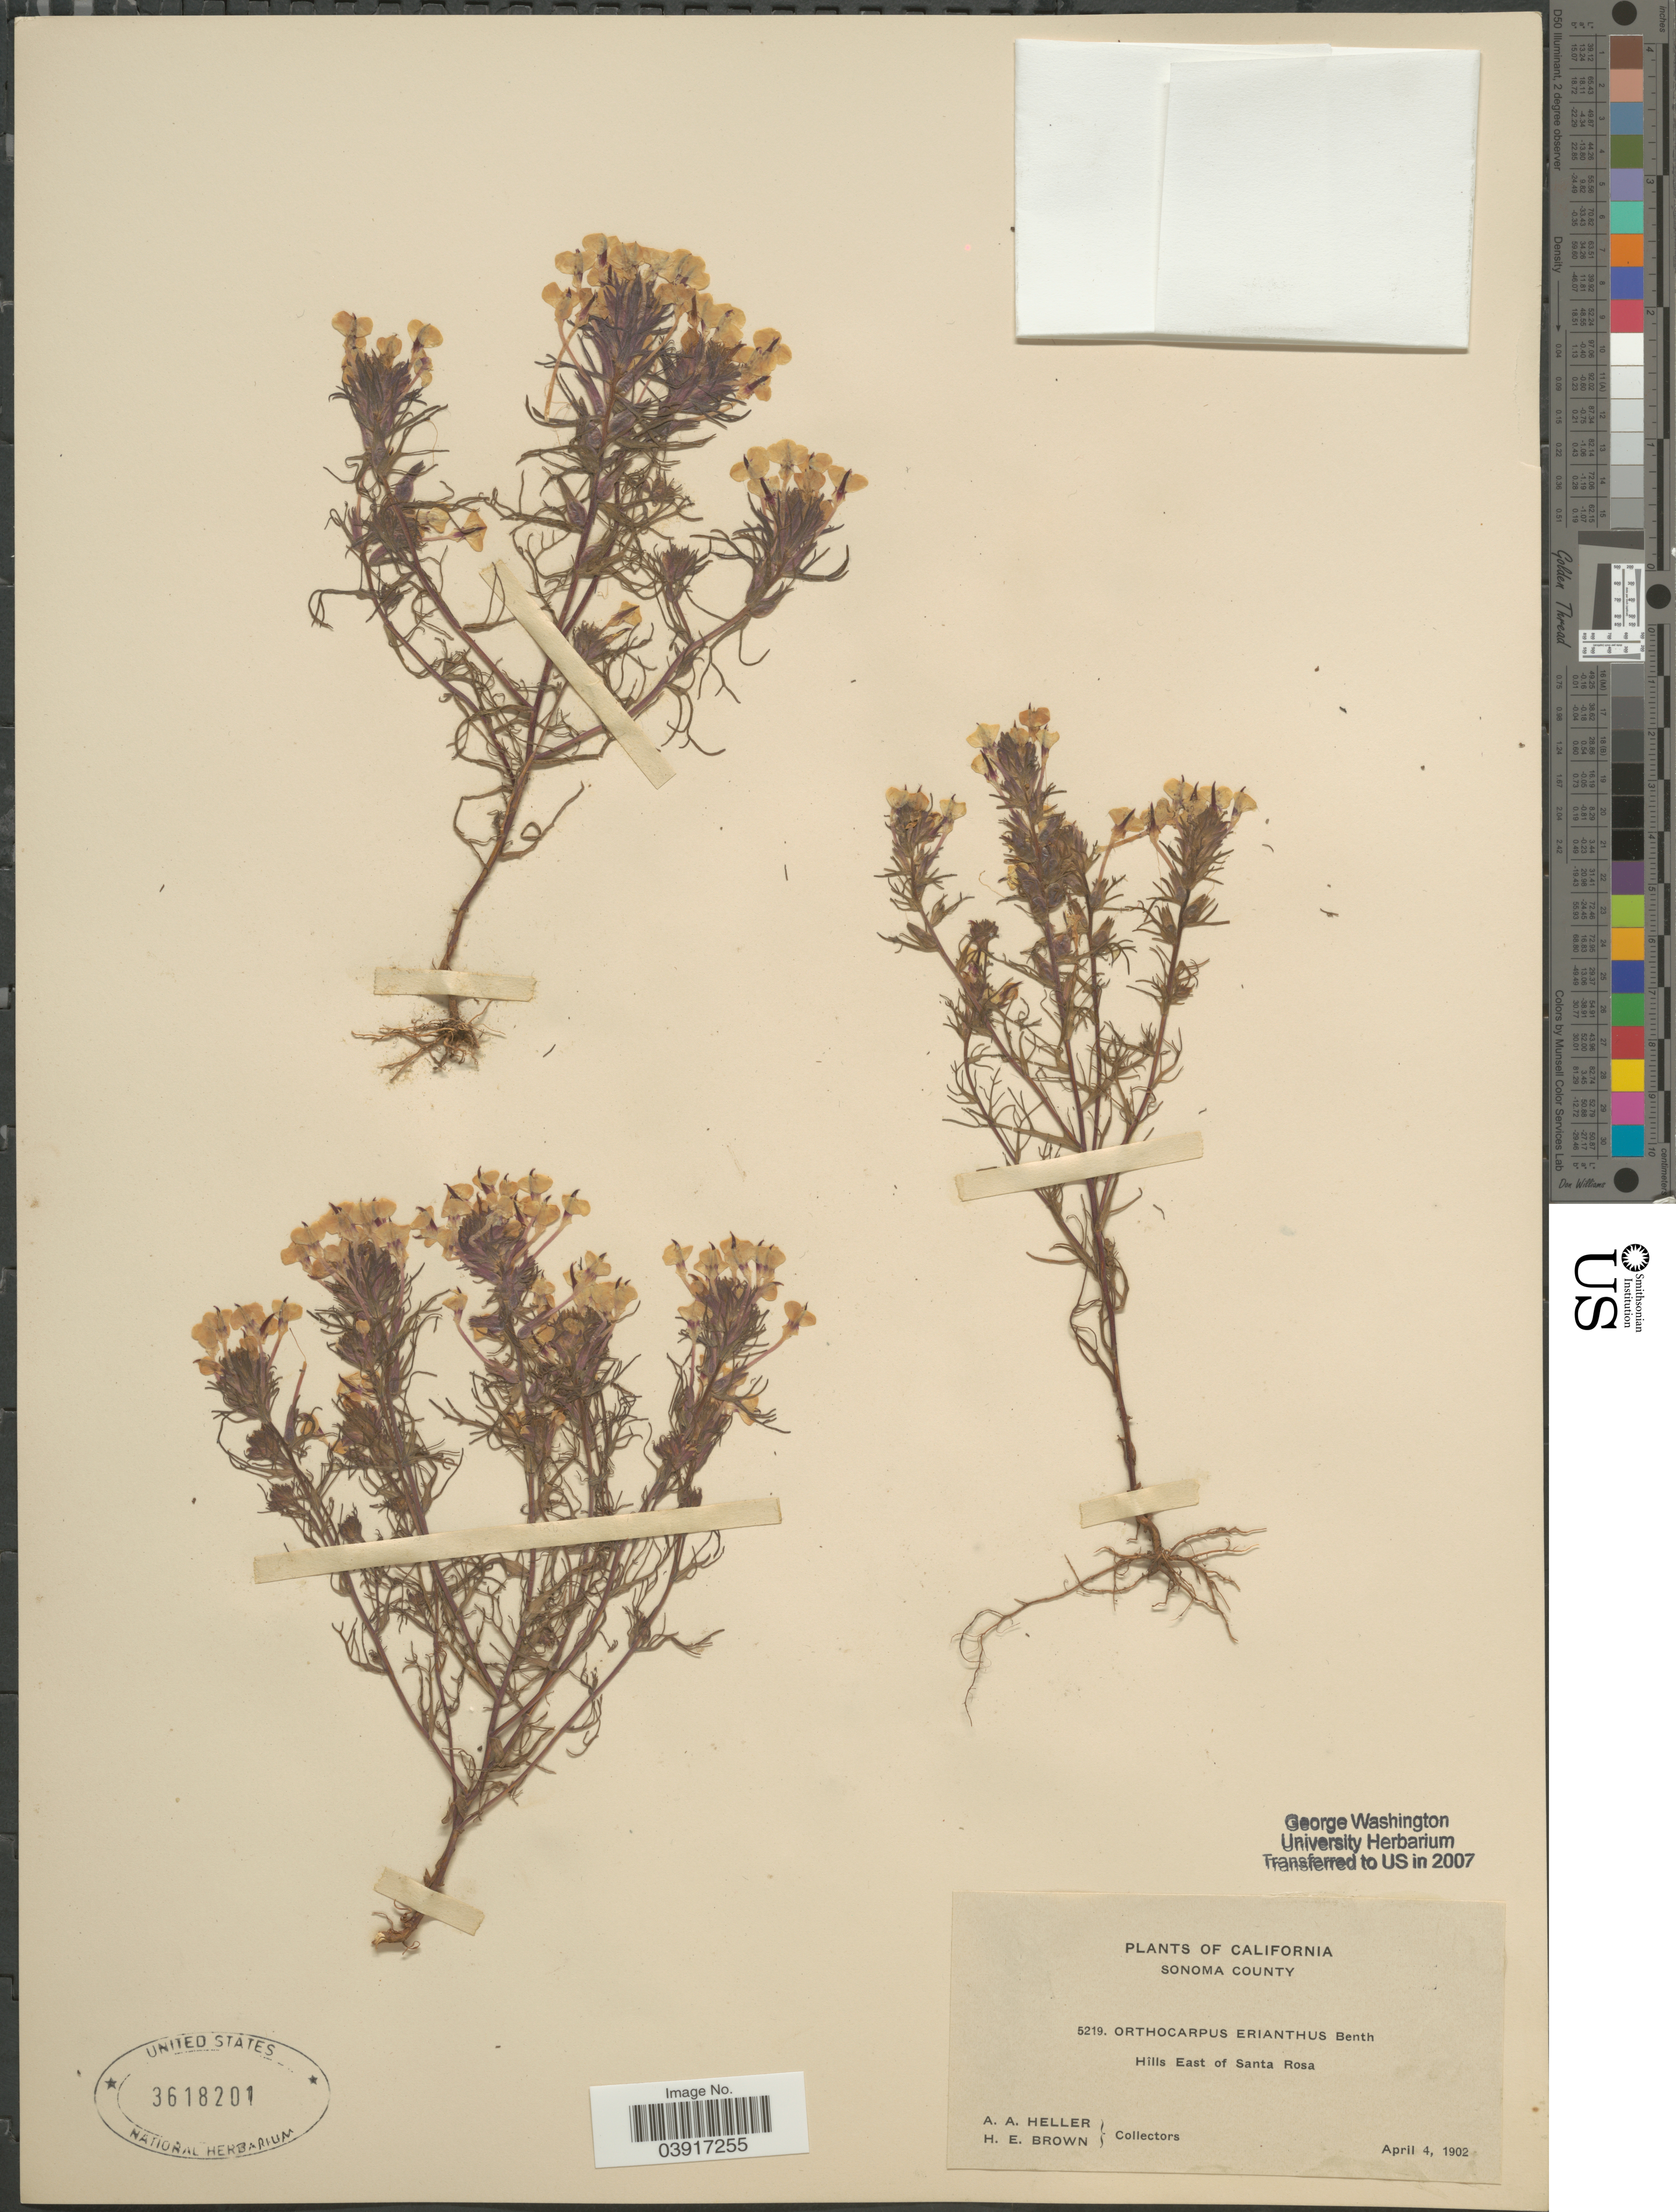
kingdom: Plantae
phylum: Tracheophyta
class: Magnoliopsida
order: Lamiales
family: Orobanchaceae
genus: Orthocarpus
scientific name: Orthocarpus erianthus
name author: Benth.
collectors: A. A. Heller & H. E. Brown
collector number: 5219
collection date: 1902-04-04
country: United States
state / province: California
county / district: Sonoma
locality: Sonoma County. Hills East of Santa Rosa.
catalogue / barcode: US 3618201